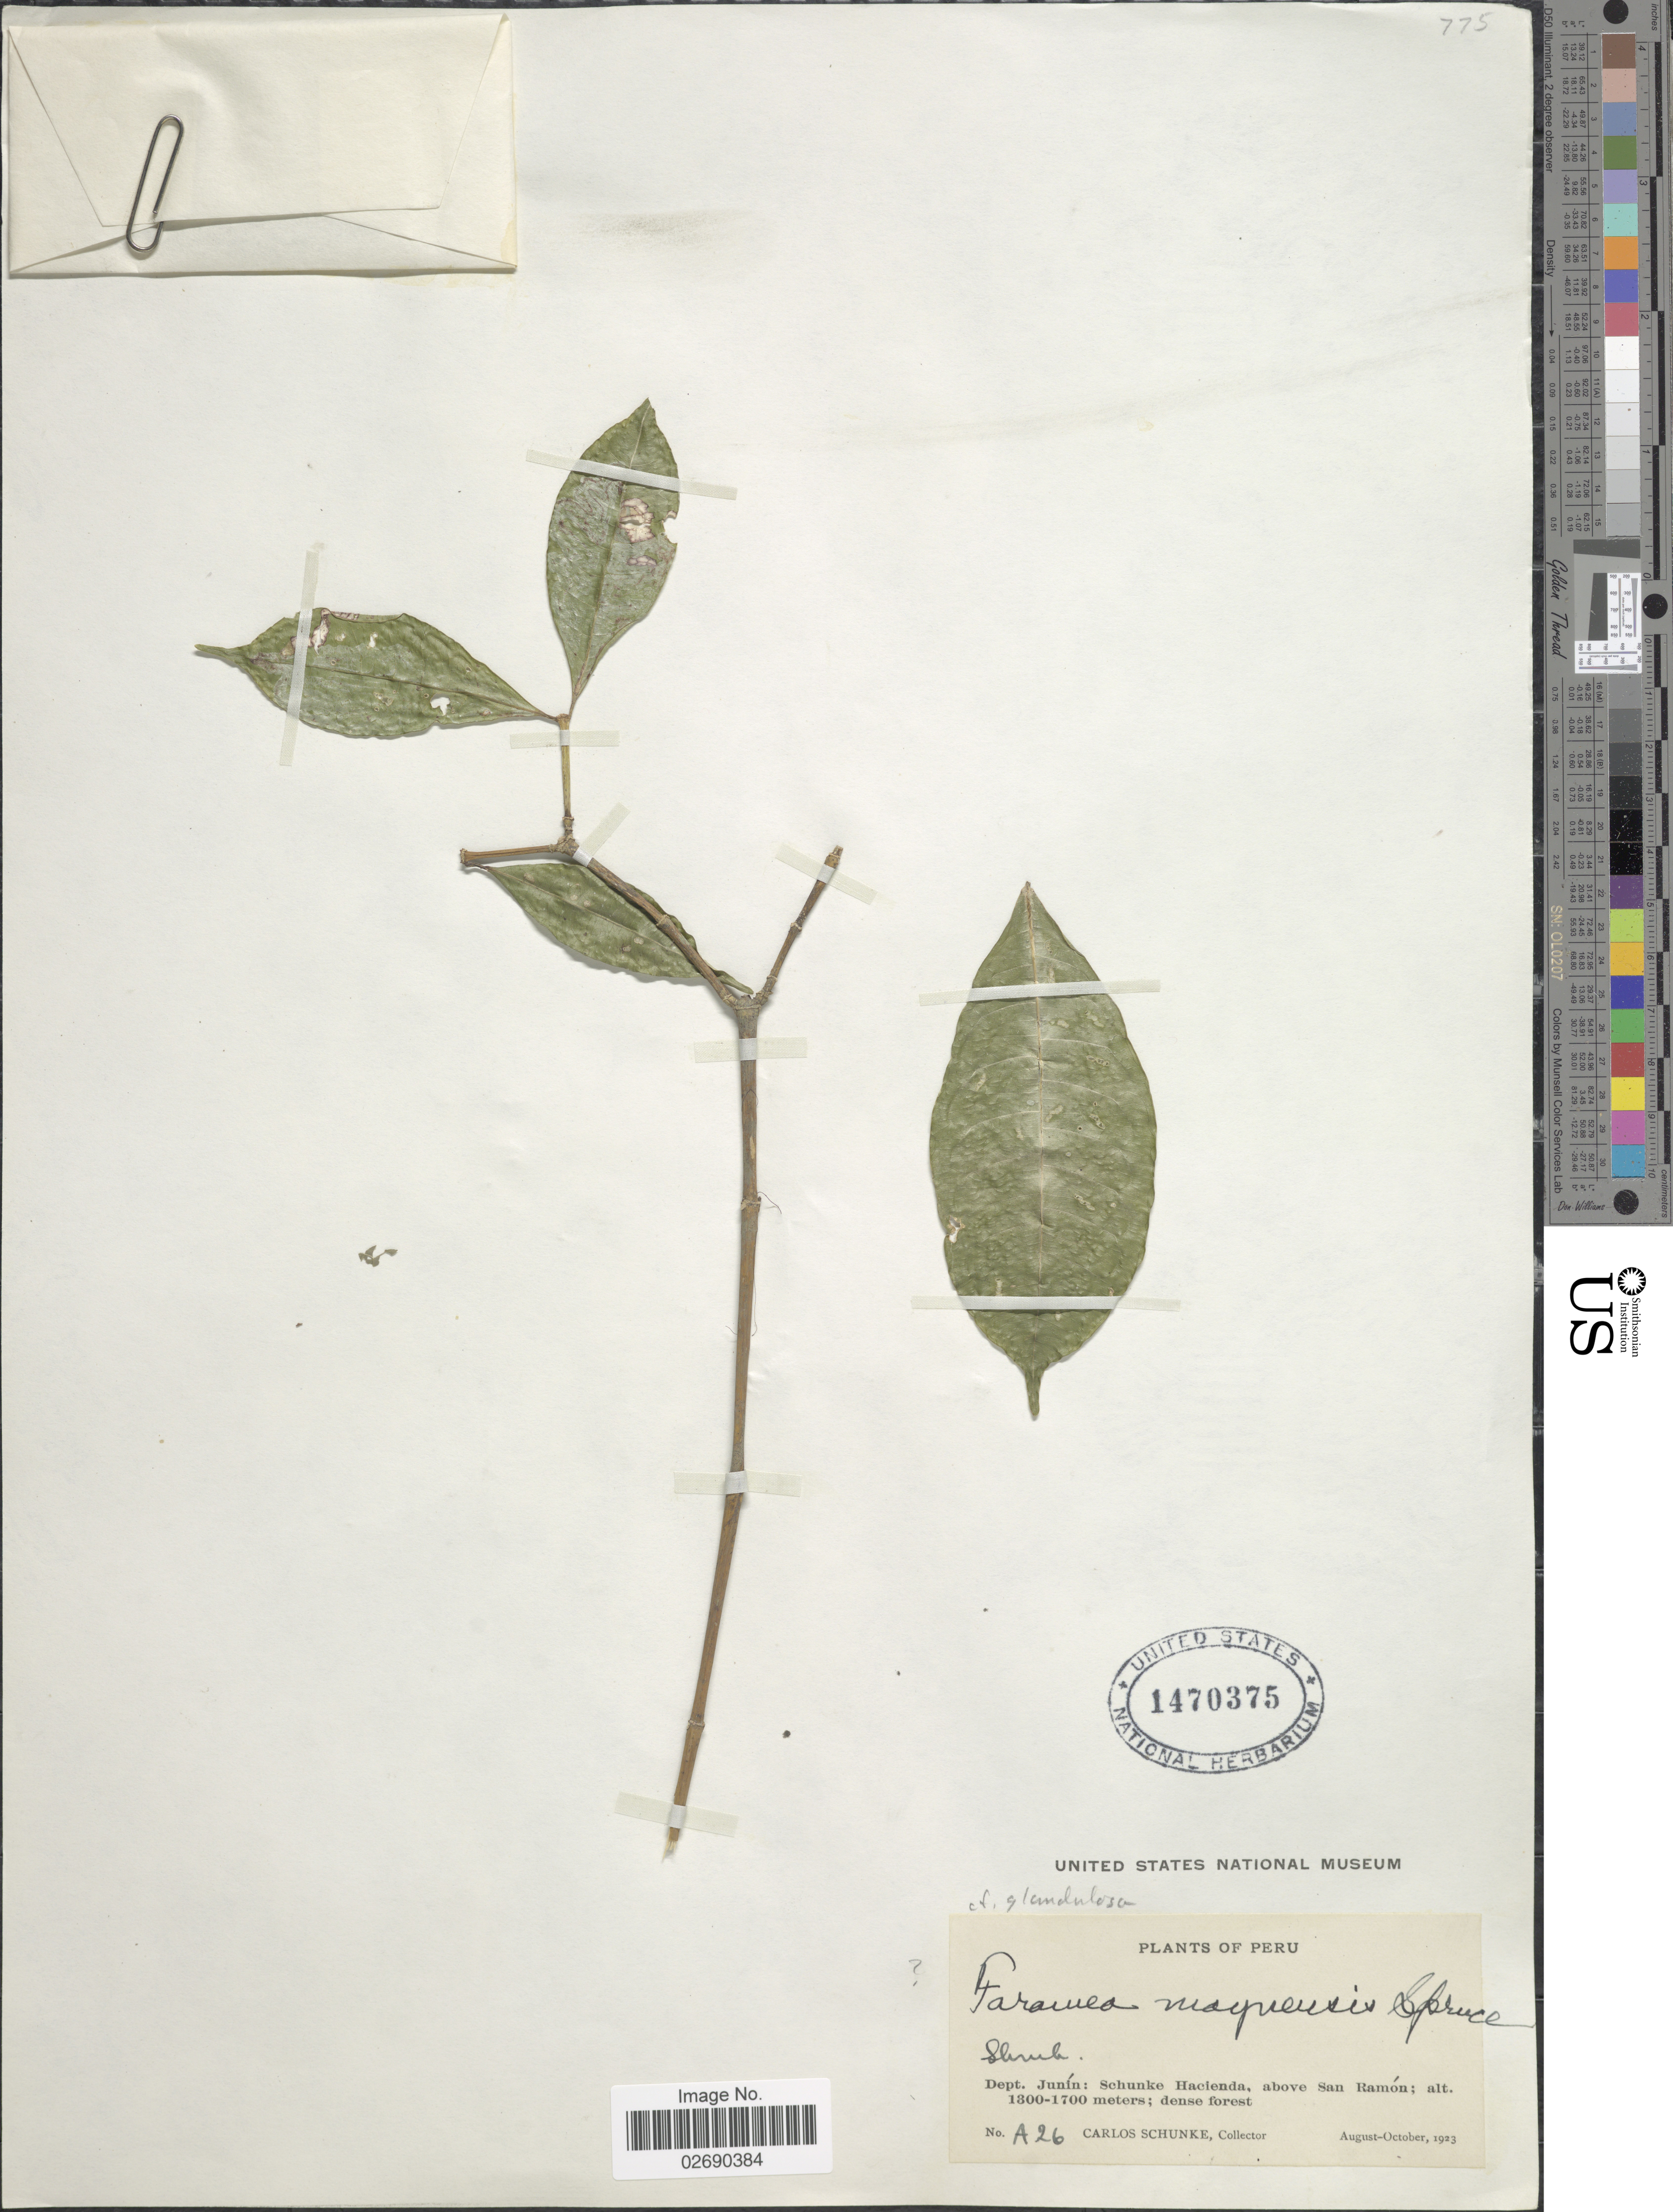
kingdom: Plantae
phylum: Tracheophyta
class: Magnoliopsida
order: Gentianales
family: Rubiaceae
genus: Faramea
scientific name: Faramea glandulosa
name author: Poepp.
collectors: C. Schunke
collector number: A 26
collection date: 1923-08/1923-10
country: Peru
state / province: Junín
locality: Dept. Junín: Schunke Hacienda, above San Ramón; dense forest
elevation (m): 1300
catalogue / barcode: US 1470375